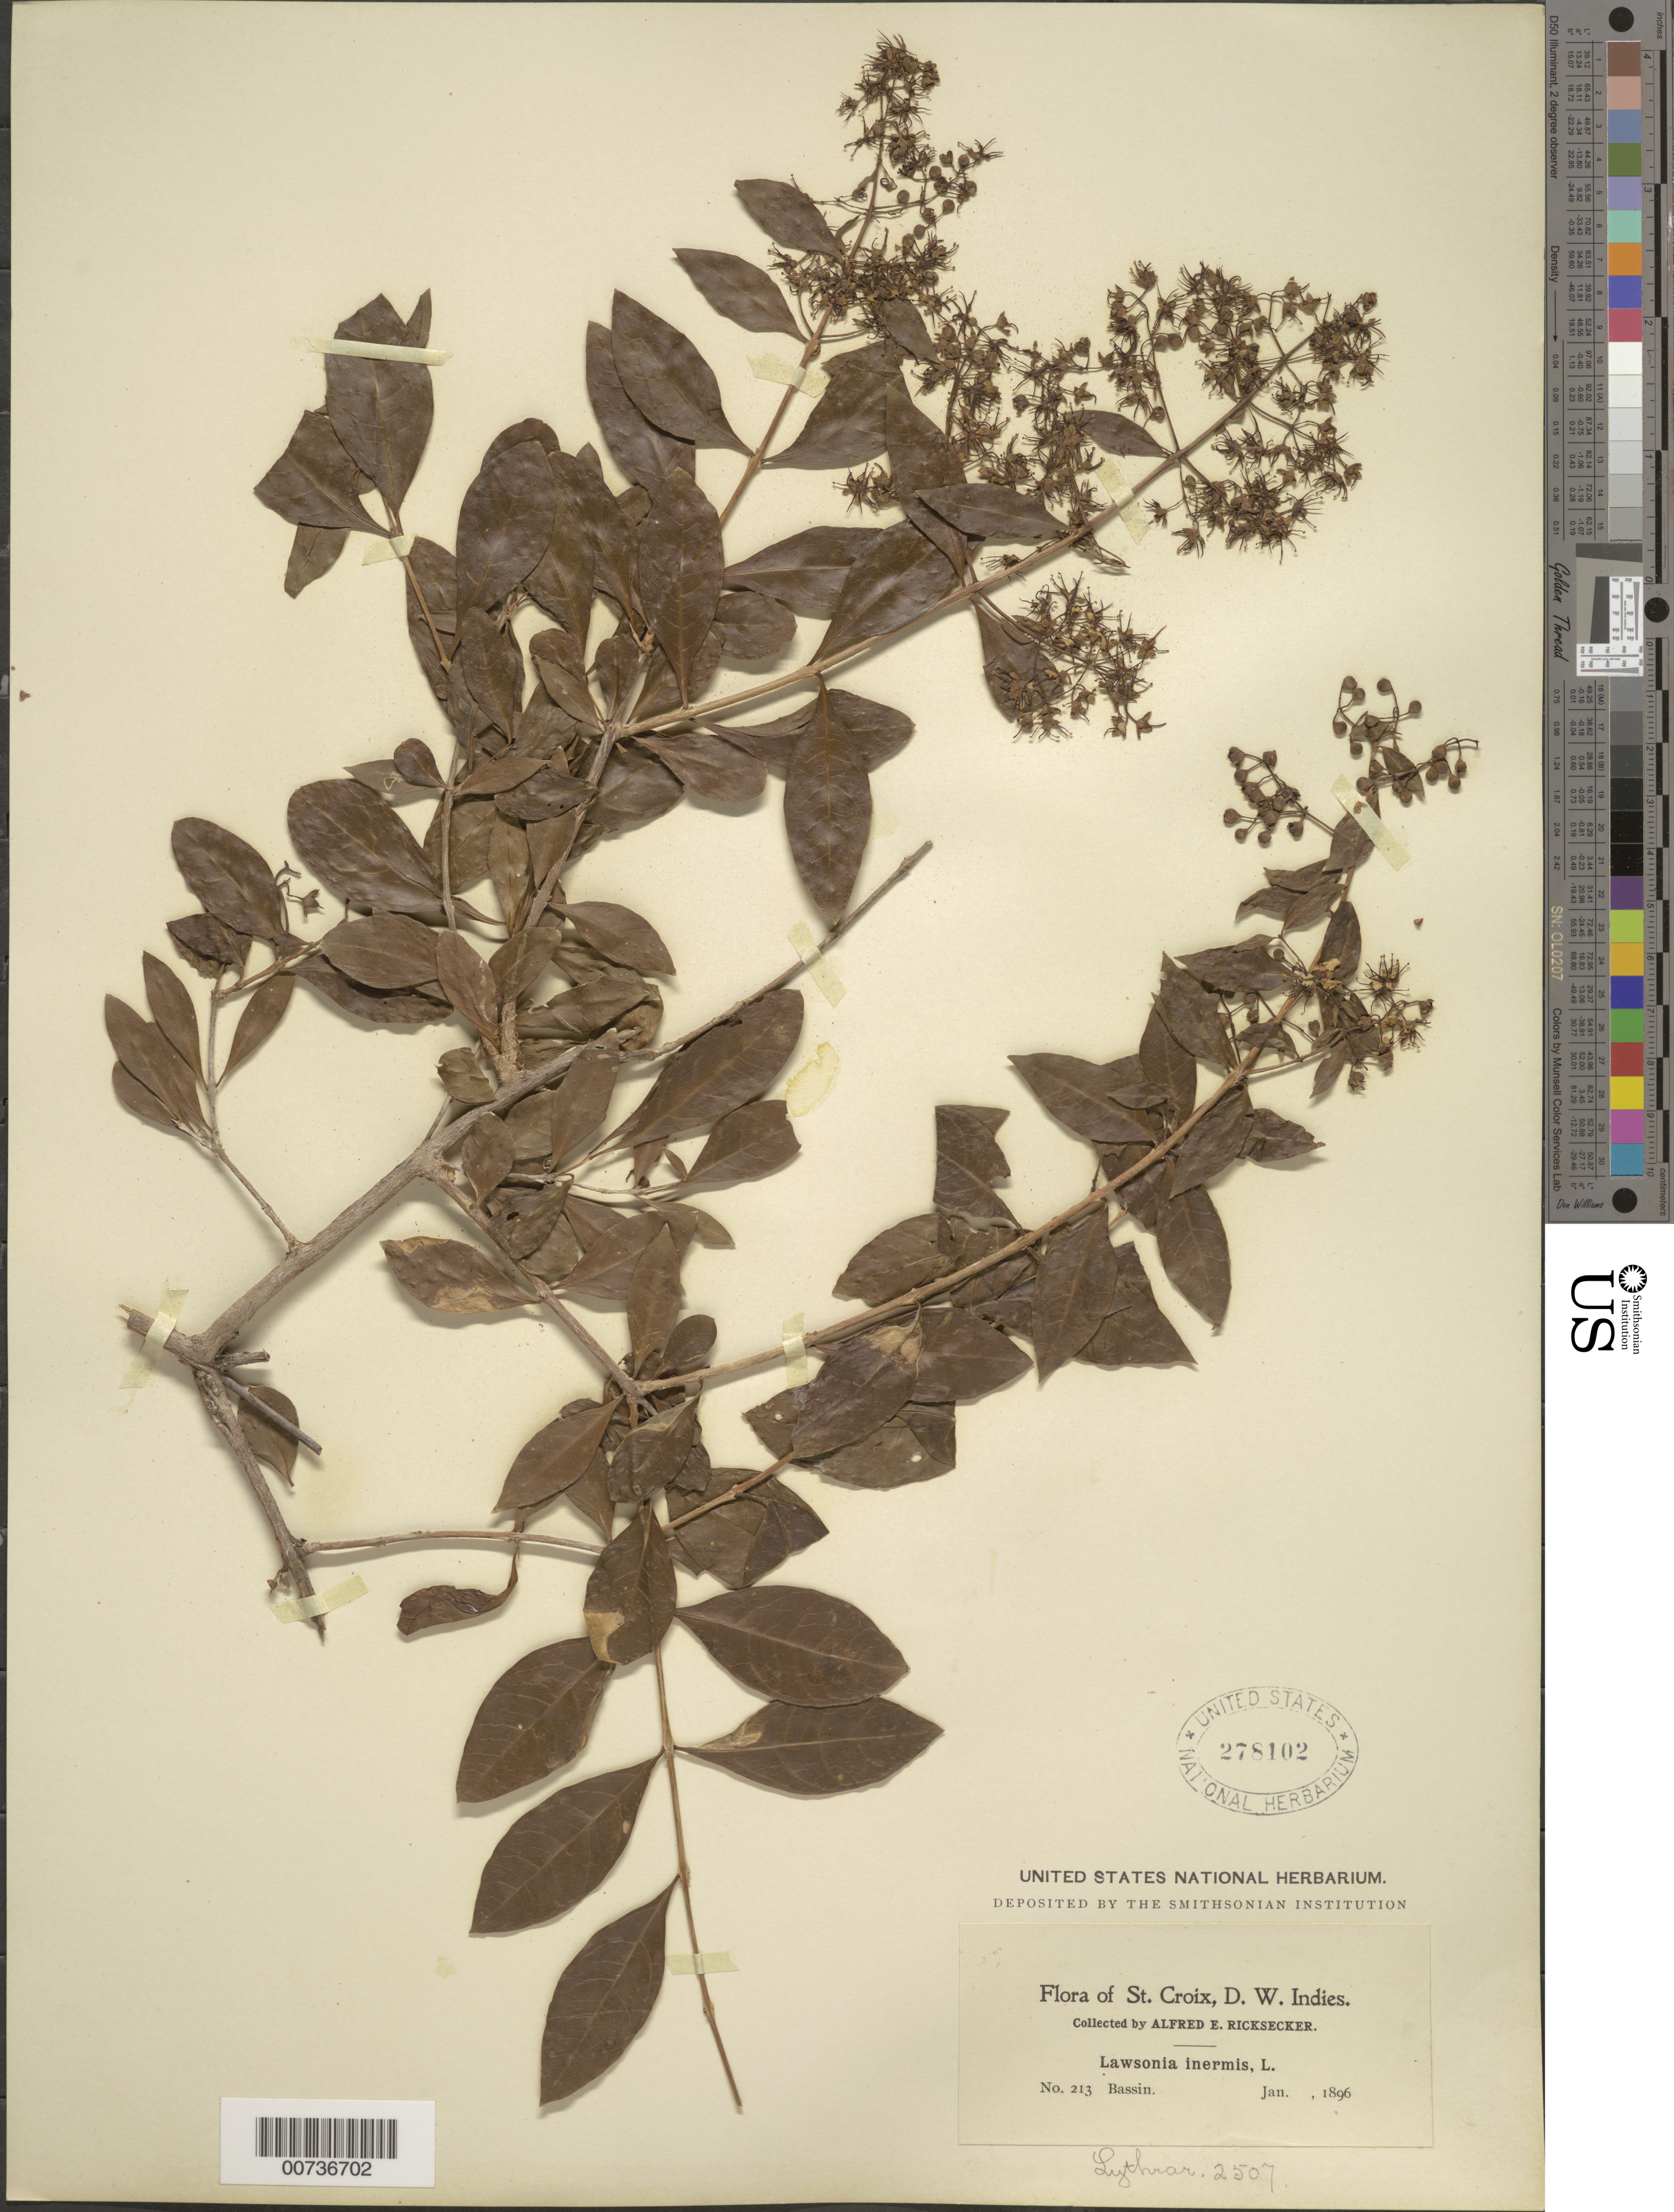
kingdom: Plantae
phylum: Tracheophyta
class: Magnoliopsida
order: Myrtales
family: Lythraceae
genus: Lawsonia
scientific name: Lawsonia inermis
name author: L.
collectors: A. E. Ricksecker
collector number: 213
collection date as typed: Jan 1896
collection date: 1896-01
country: U.S. Virgin Islands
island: St. Croix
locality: Bassin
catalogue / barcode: US 278102